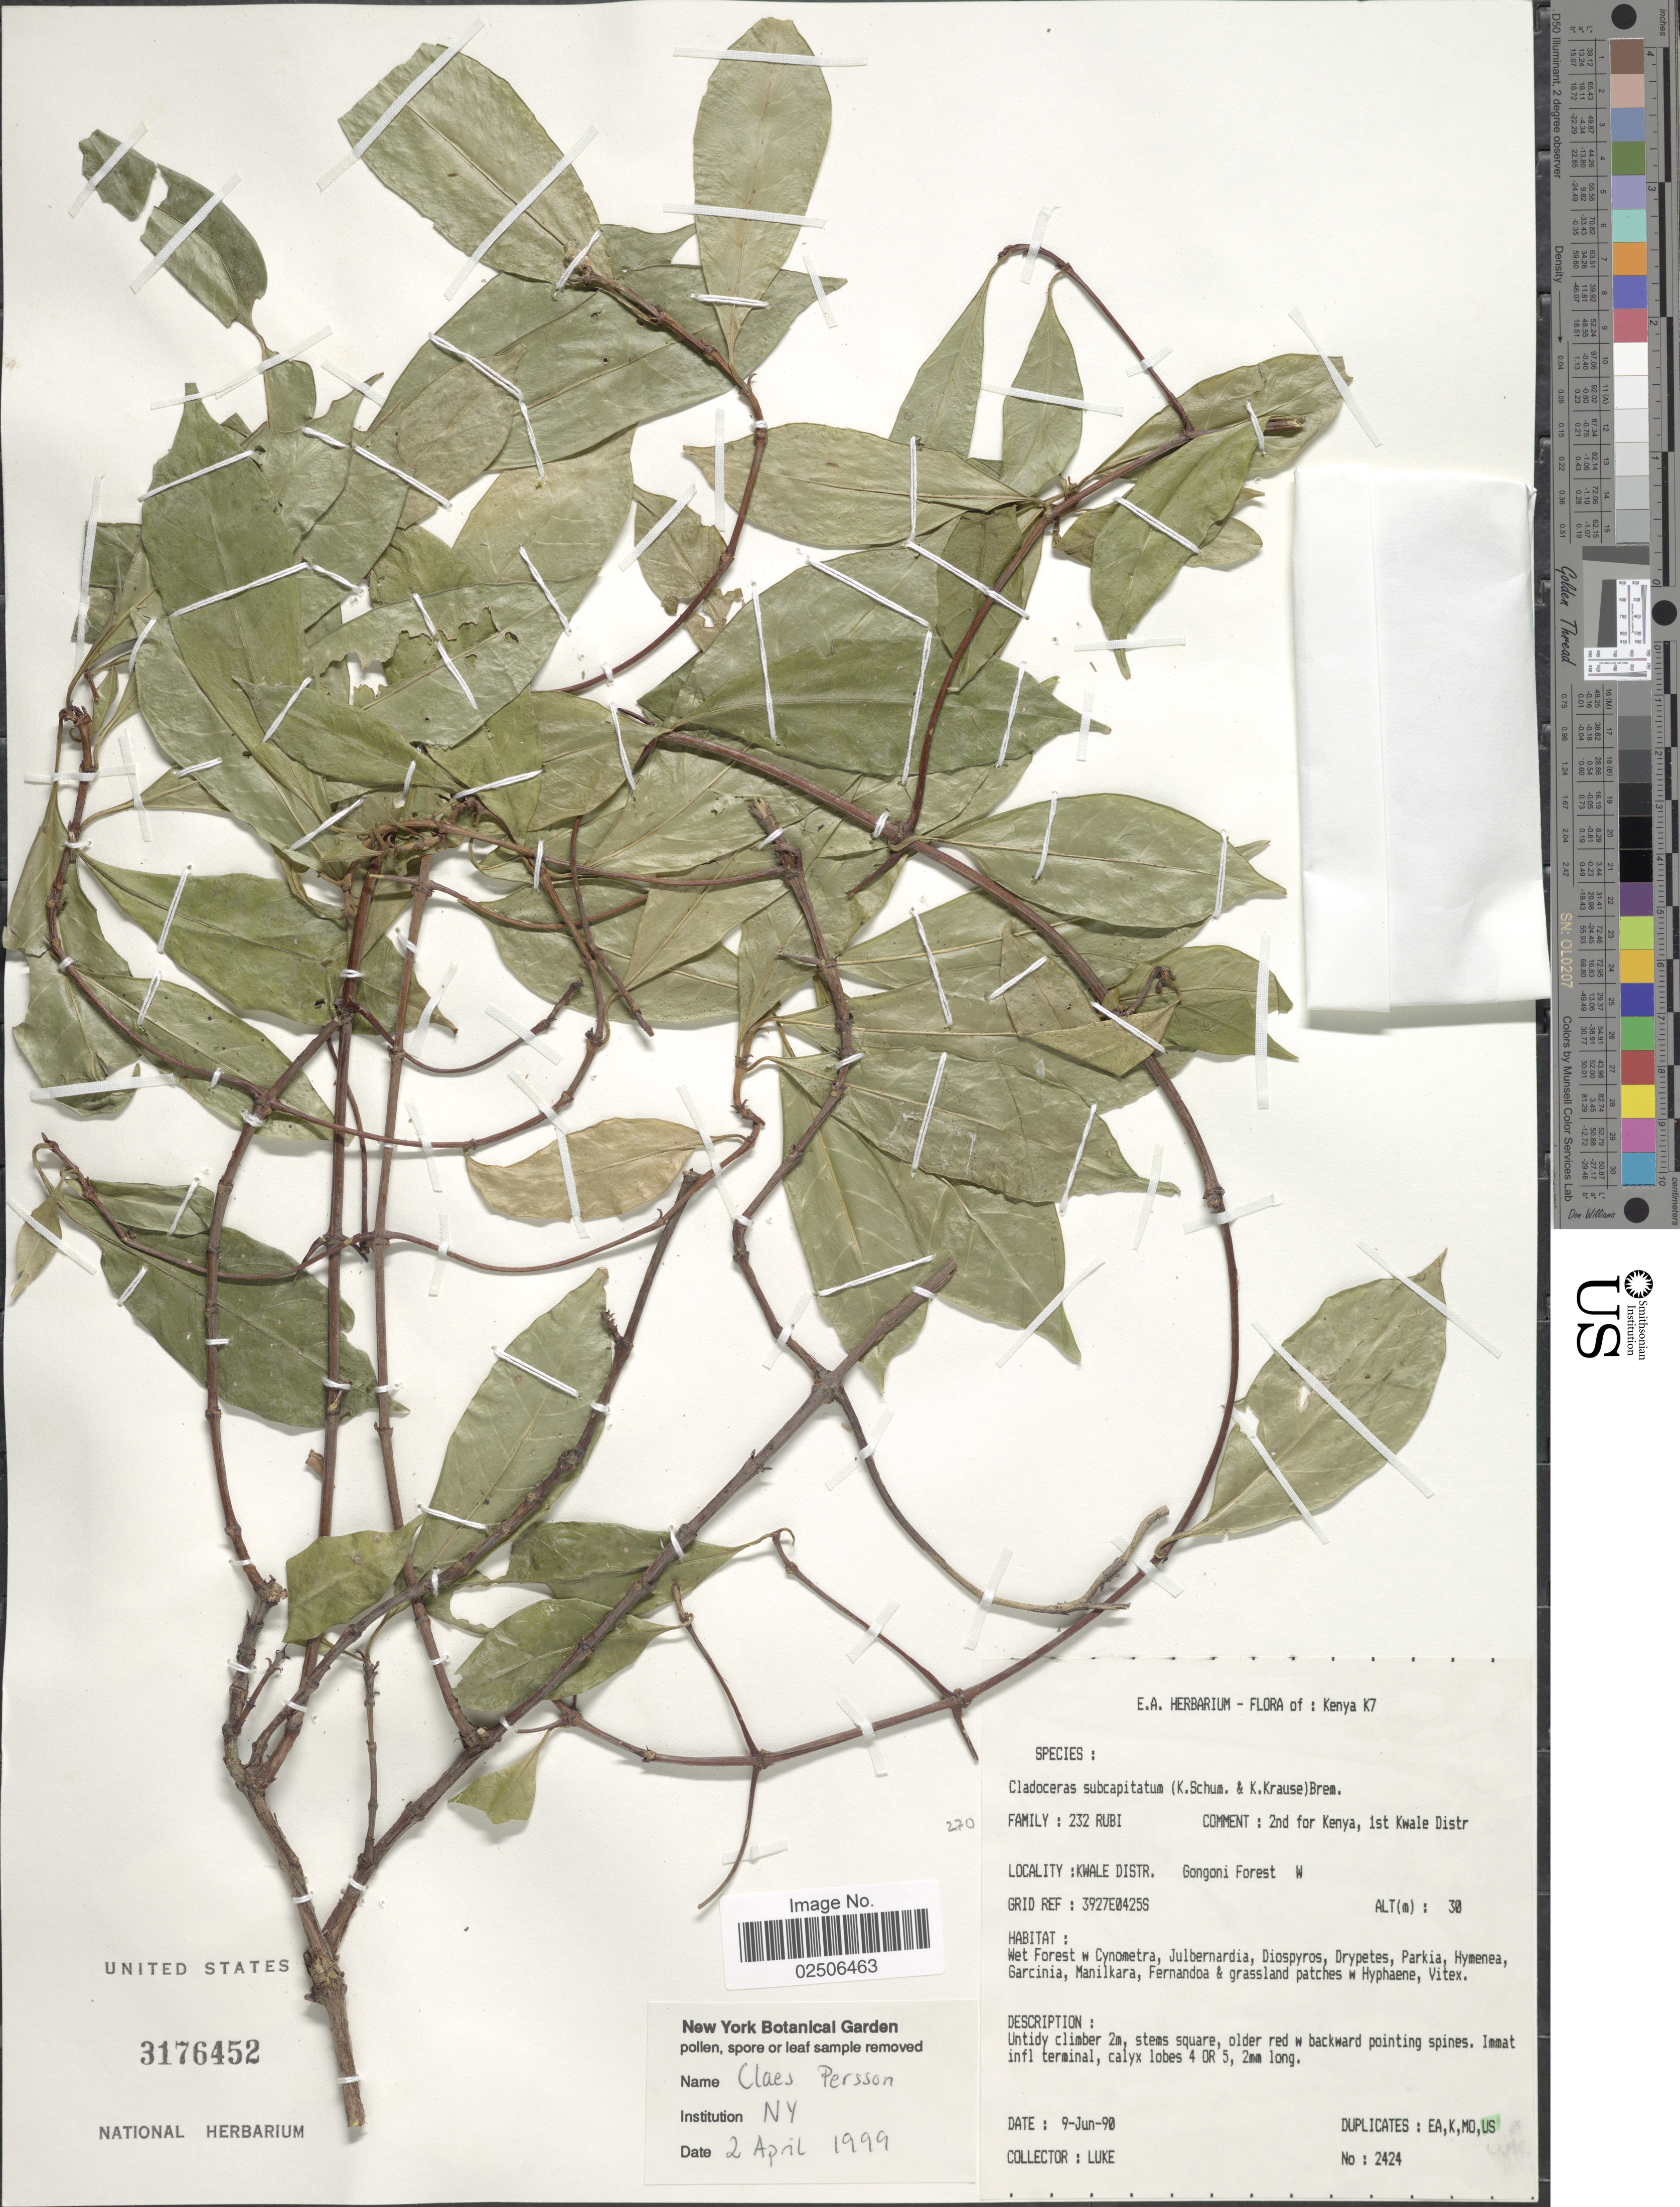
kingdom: Plantae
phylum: Tracheophyta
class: Magnoliopsida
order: Gentianales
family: Rubiaceae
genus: Cladoceras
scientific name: Cladoceras subcapitata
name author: K. Schum. & K. Krause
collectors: -. Luke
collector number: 2424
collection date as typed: Transcribed d/m/y: 9/6/90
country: Kenya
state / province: Kwale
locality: Kenya K7, Gongoni Forest W. GRID REF: 3927E0425S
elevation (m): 30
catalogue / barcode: US 3176452